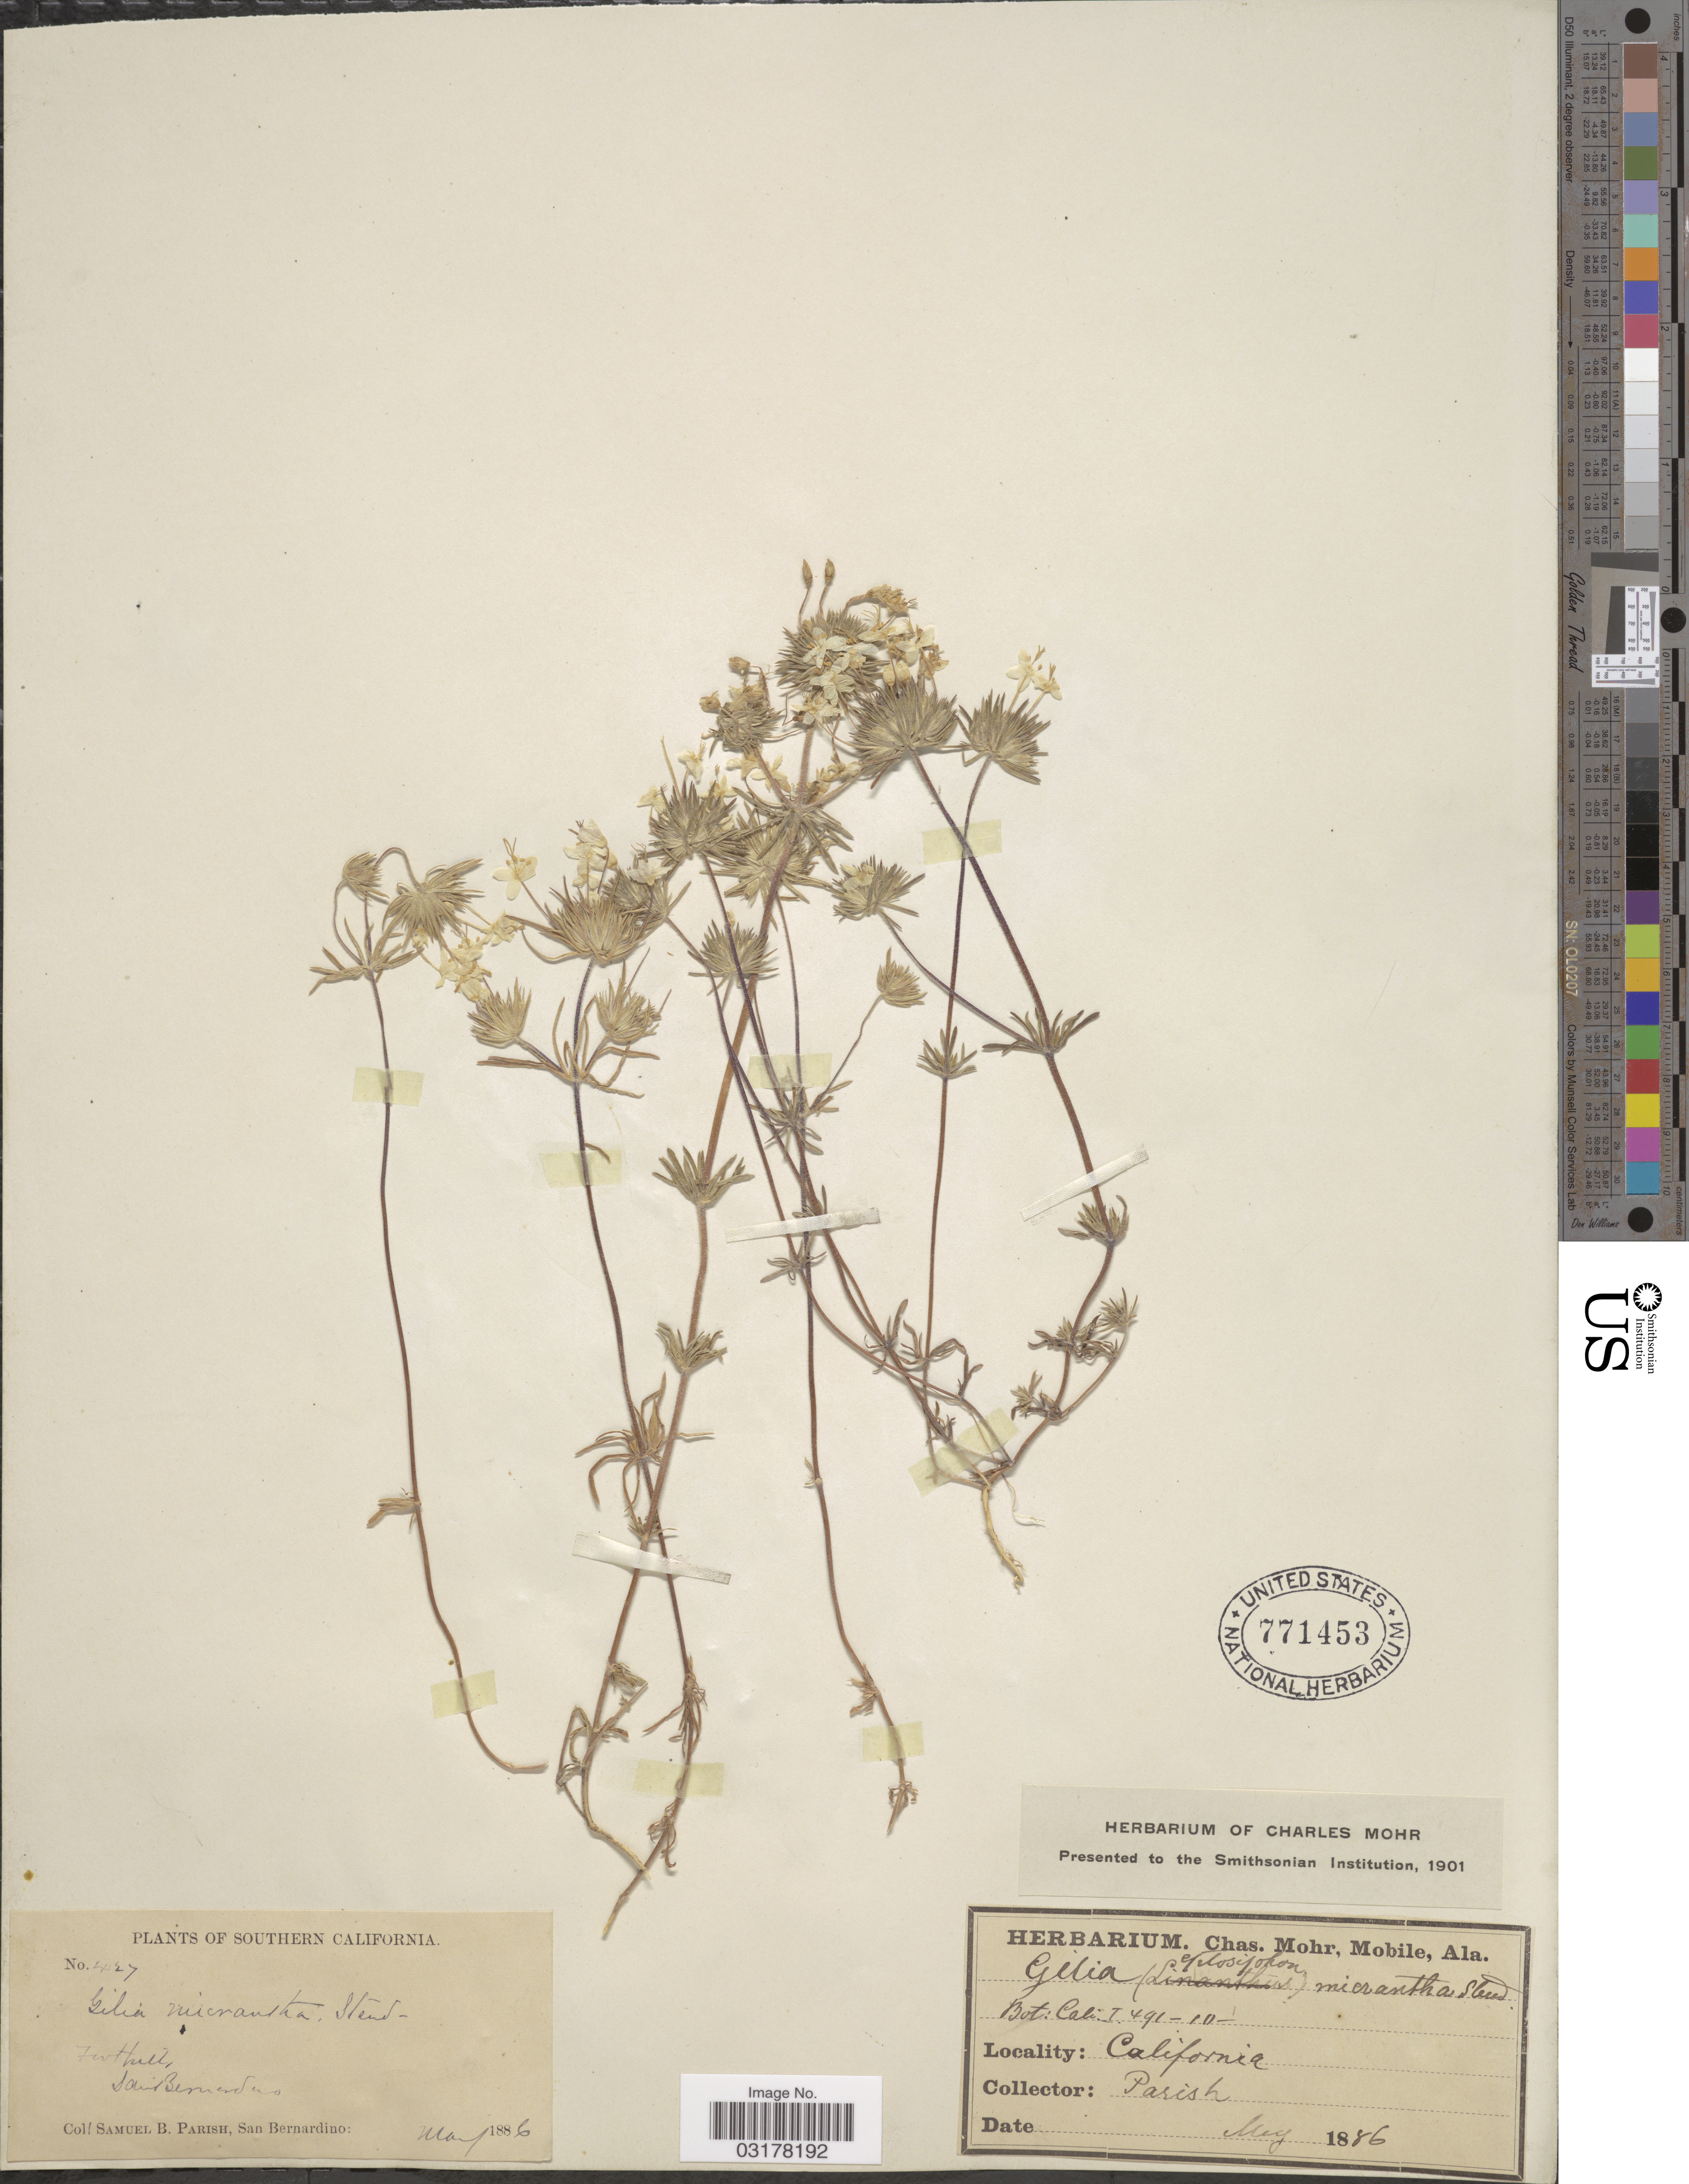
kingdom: Plantae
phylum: Tracheophyta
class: Magnoliopsida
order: Ericales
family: Polemoniaceae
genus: Leptosiphon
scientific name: Leptosiphon parviflorus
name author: Benth.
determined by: Strong, Mark T., (BOT), Smithsonian Institution - National Museum of Natural History (UNITED STATES)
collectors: S. B. Parish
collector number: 427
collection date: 1886-05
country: United States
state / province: California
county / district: San Bernardino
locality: Southern California. Foothills, San Bernardino.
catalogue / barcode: US 771453